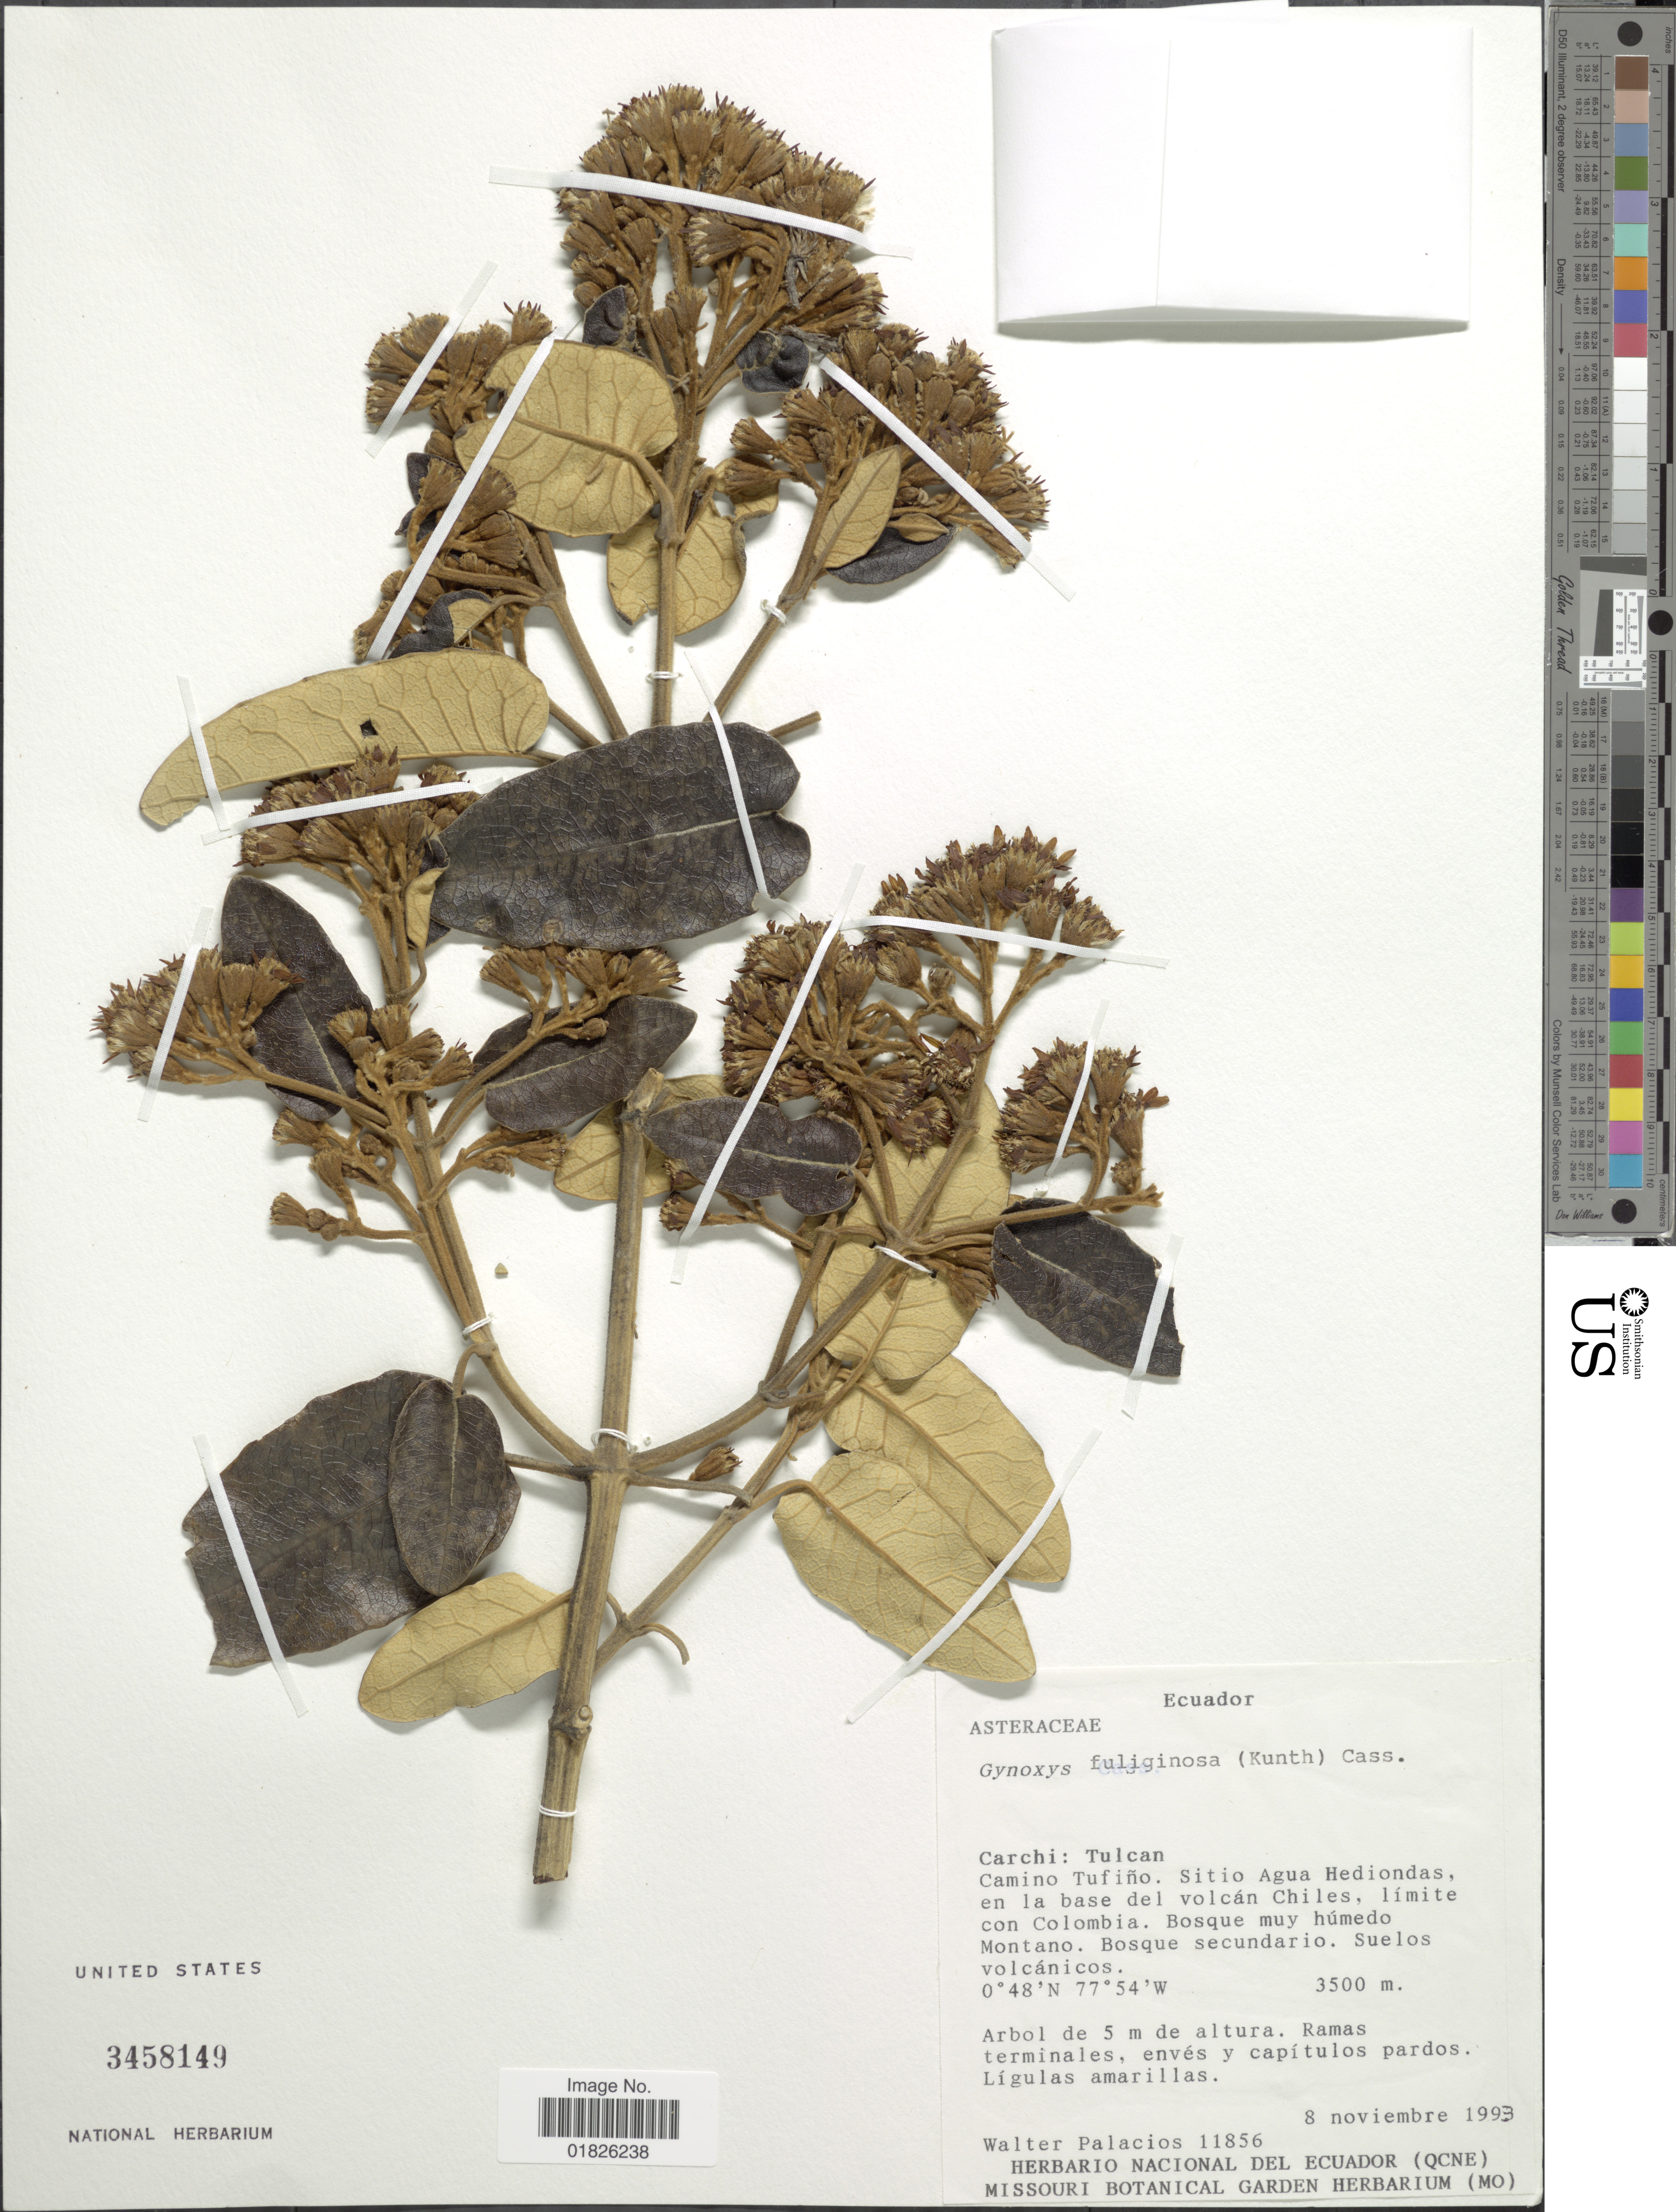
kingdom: Plantae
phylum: Tracheophyta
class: Magnoliopsida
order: Asterales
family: Asteraceae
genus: Gynoxys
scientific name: Gynoxys fuliginosa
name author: Cass.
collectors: W. Palacios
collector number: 11856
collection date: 1993-11-08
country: Ecuador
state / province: Carchi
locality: Tulcan, Camino Tufino, sitio Agua Hediondas, en la base del volcan Chiles, limite con Colombia.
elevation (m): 3500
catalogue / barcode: US 3458149